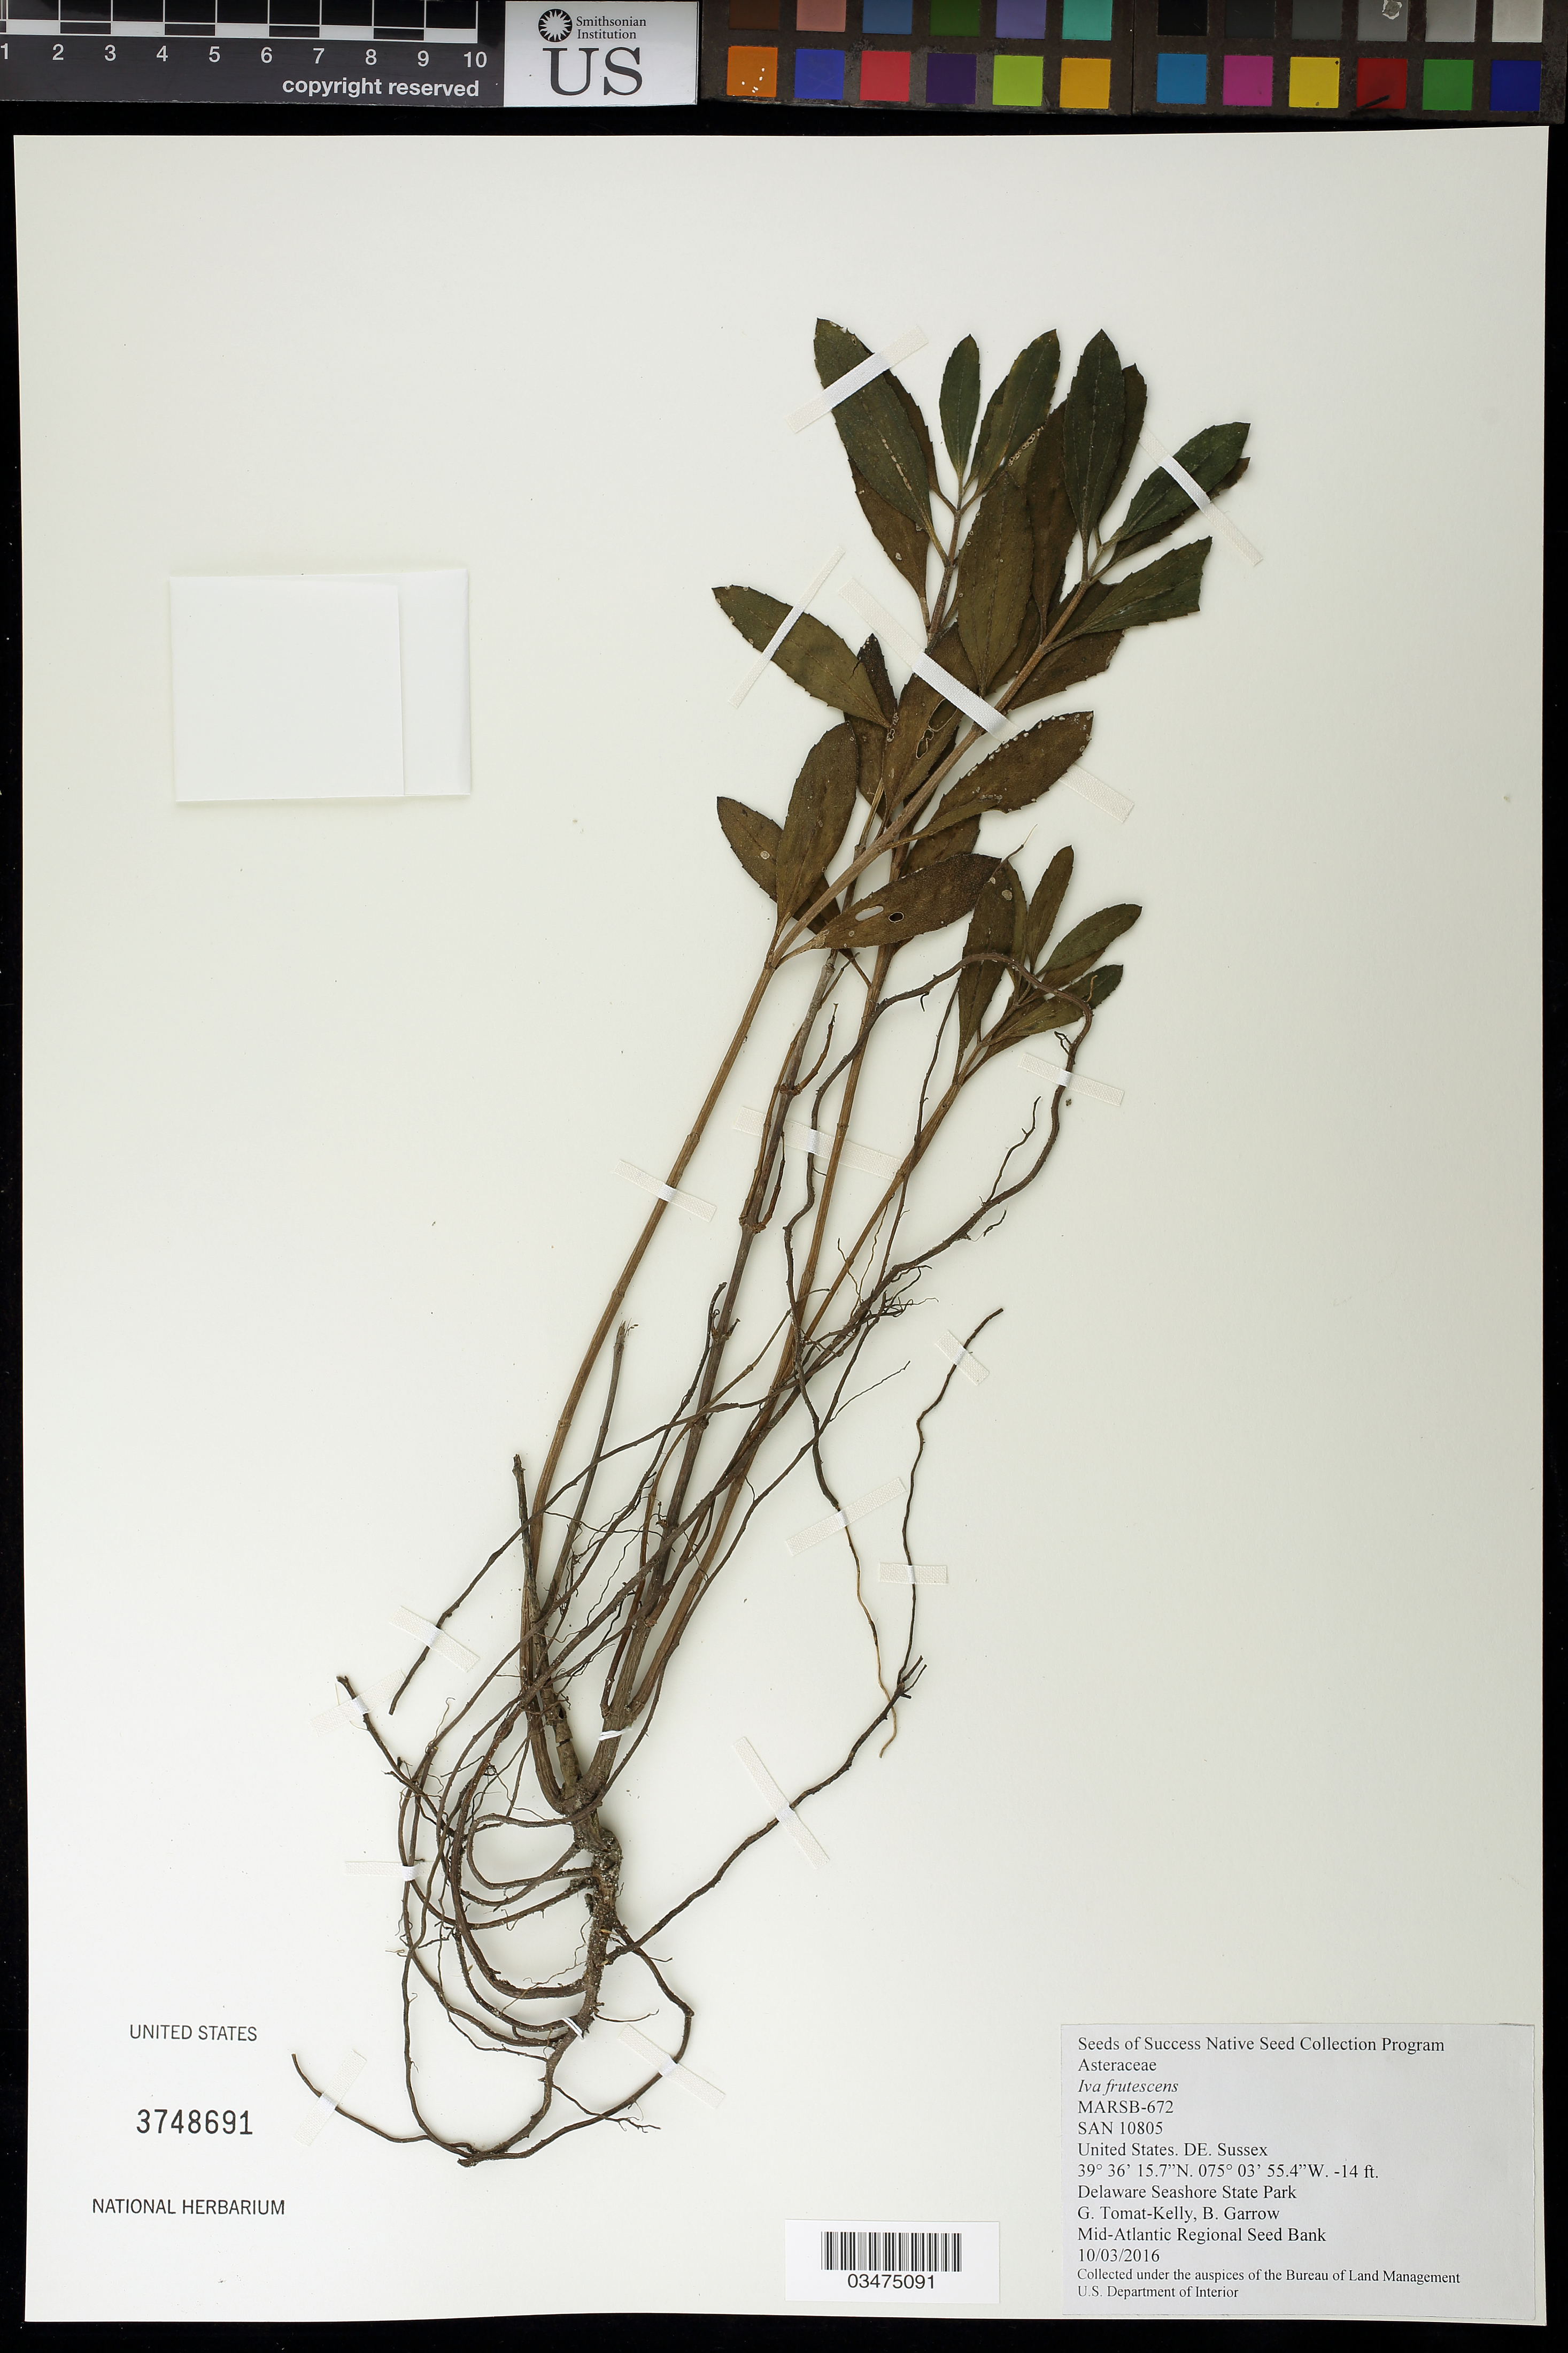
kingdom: Plantae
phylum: Tracheophyta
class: Magnoliopsida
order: Asterales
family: Asteraceae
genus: Iva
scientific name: Iva frutescens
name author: L.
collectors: G. Tomat-Kelly & B. Garrow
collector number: MARSB-672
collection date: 2016-10-03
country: United States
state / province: Delaware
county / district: Sussex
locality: Delaware Seashore State Park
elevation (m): -4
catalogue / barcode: US 3748691